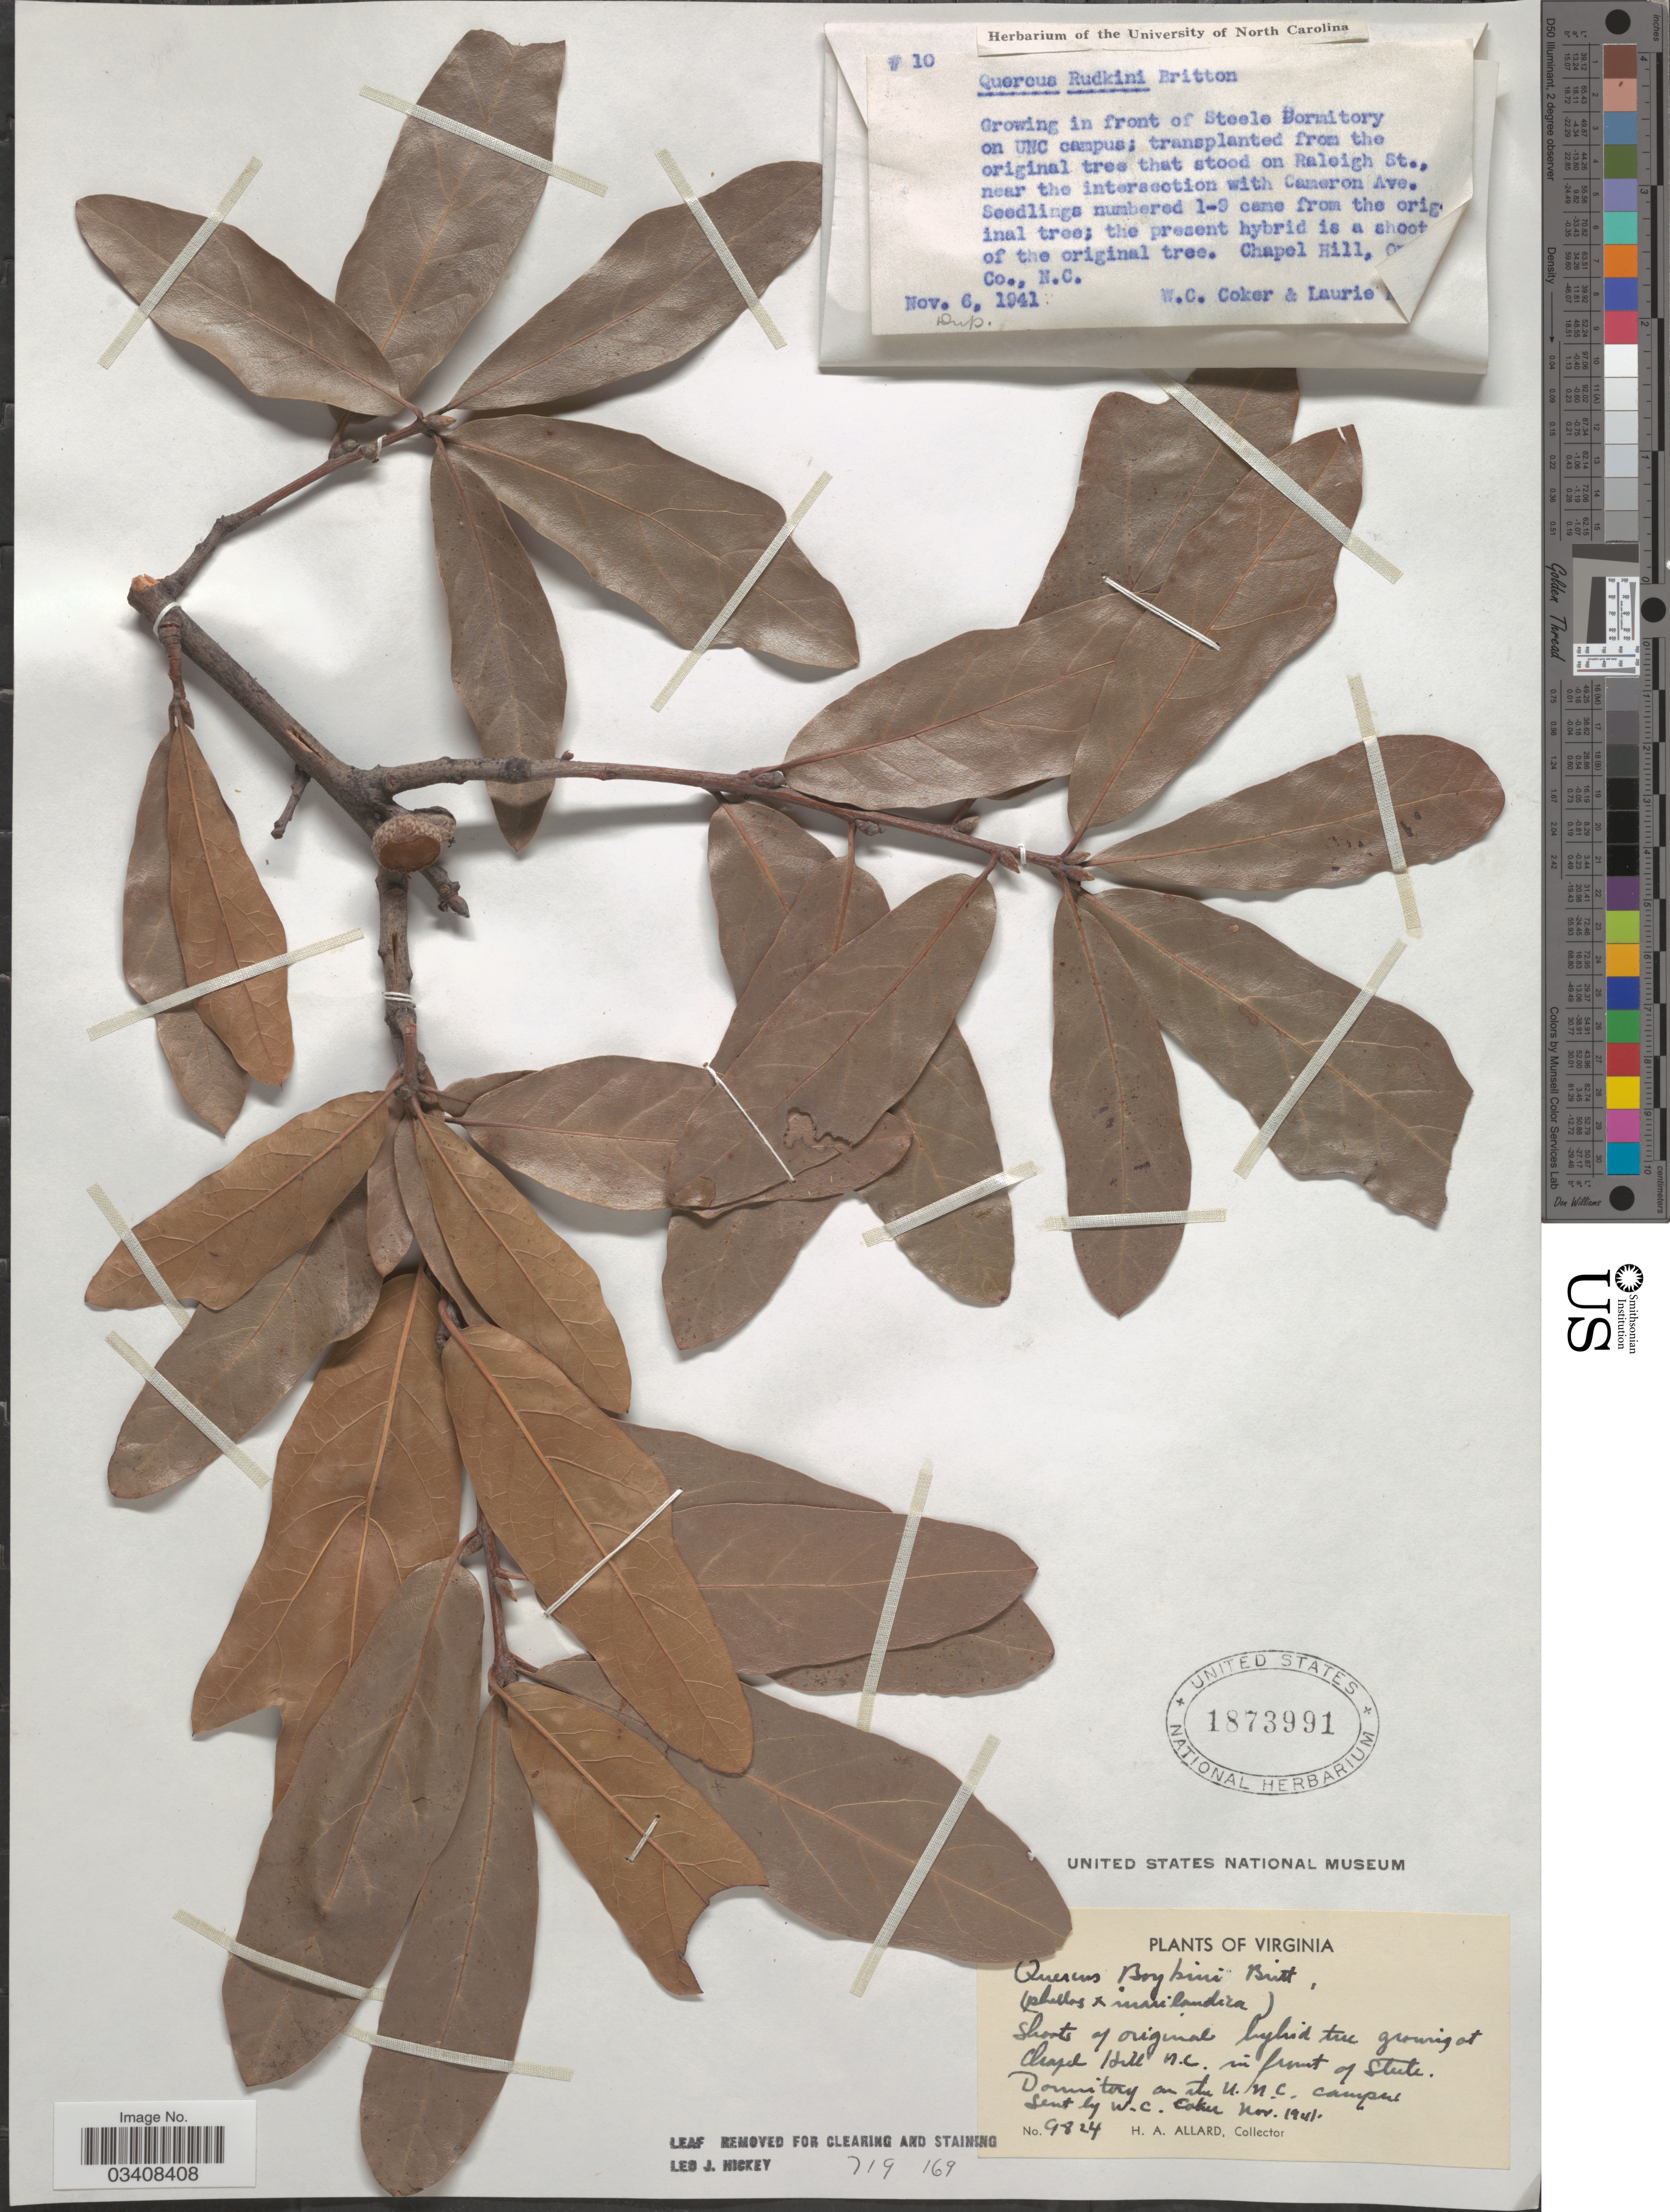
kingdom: Plantae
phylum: Tracheophyta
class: Magnoliopsida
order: Fagales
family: Fagaceae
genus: Quercus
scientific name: Quercus x rudkinii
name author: Britton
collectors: W. Coker & L. Radford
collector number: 10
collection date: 1941-11-06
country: United States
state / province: North Carolina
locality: In front of Steele Dormitory on UNC campus.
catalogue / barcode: US 1873991